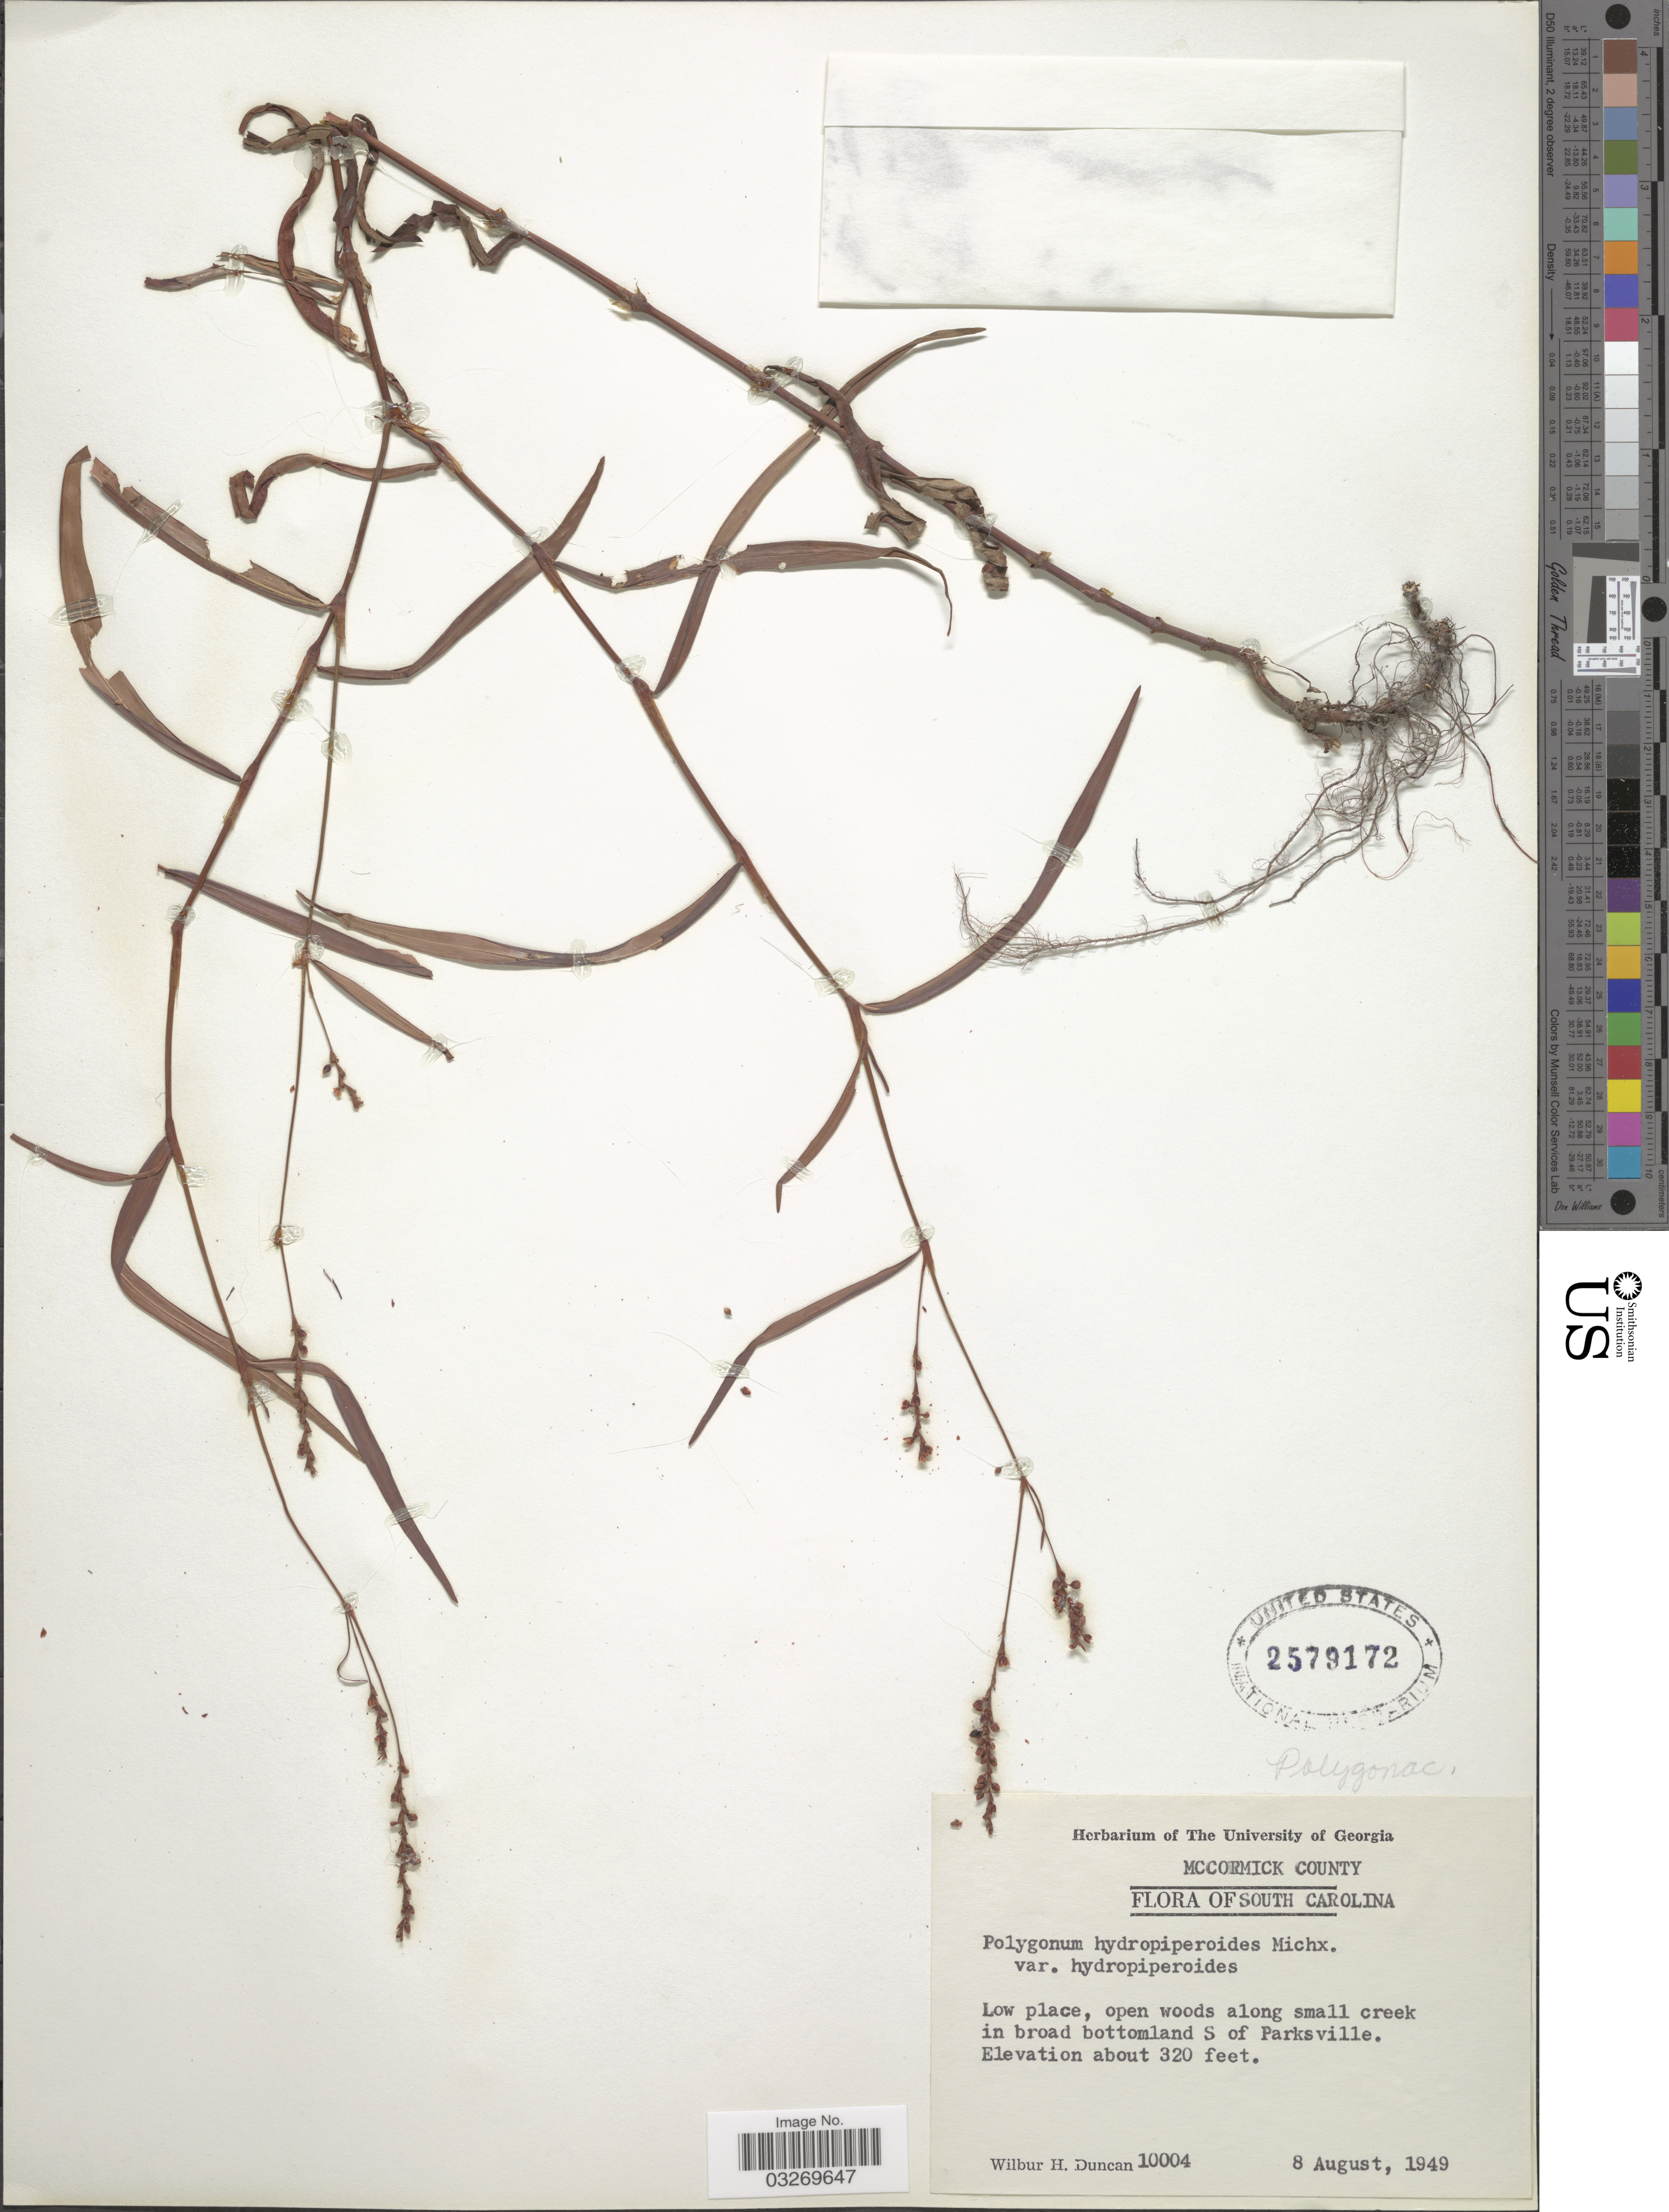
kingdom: Plantae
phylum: Tracheophyta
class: Magnoliopsida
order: Caryophyllales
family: Polygonaceae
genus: Persicaria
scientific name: Persicaria hydropiperoides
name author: (Michx.) Small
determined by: Atha, D. E.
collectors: W. H. Duncan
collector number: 10004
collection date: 1949-08-08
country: United States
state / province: South Carolina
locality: Mccormick County, Low place, open woods along small creek in broad bottomland S of Parksville.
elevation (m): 98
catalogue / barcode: US 2579172